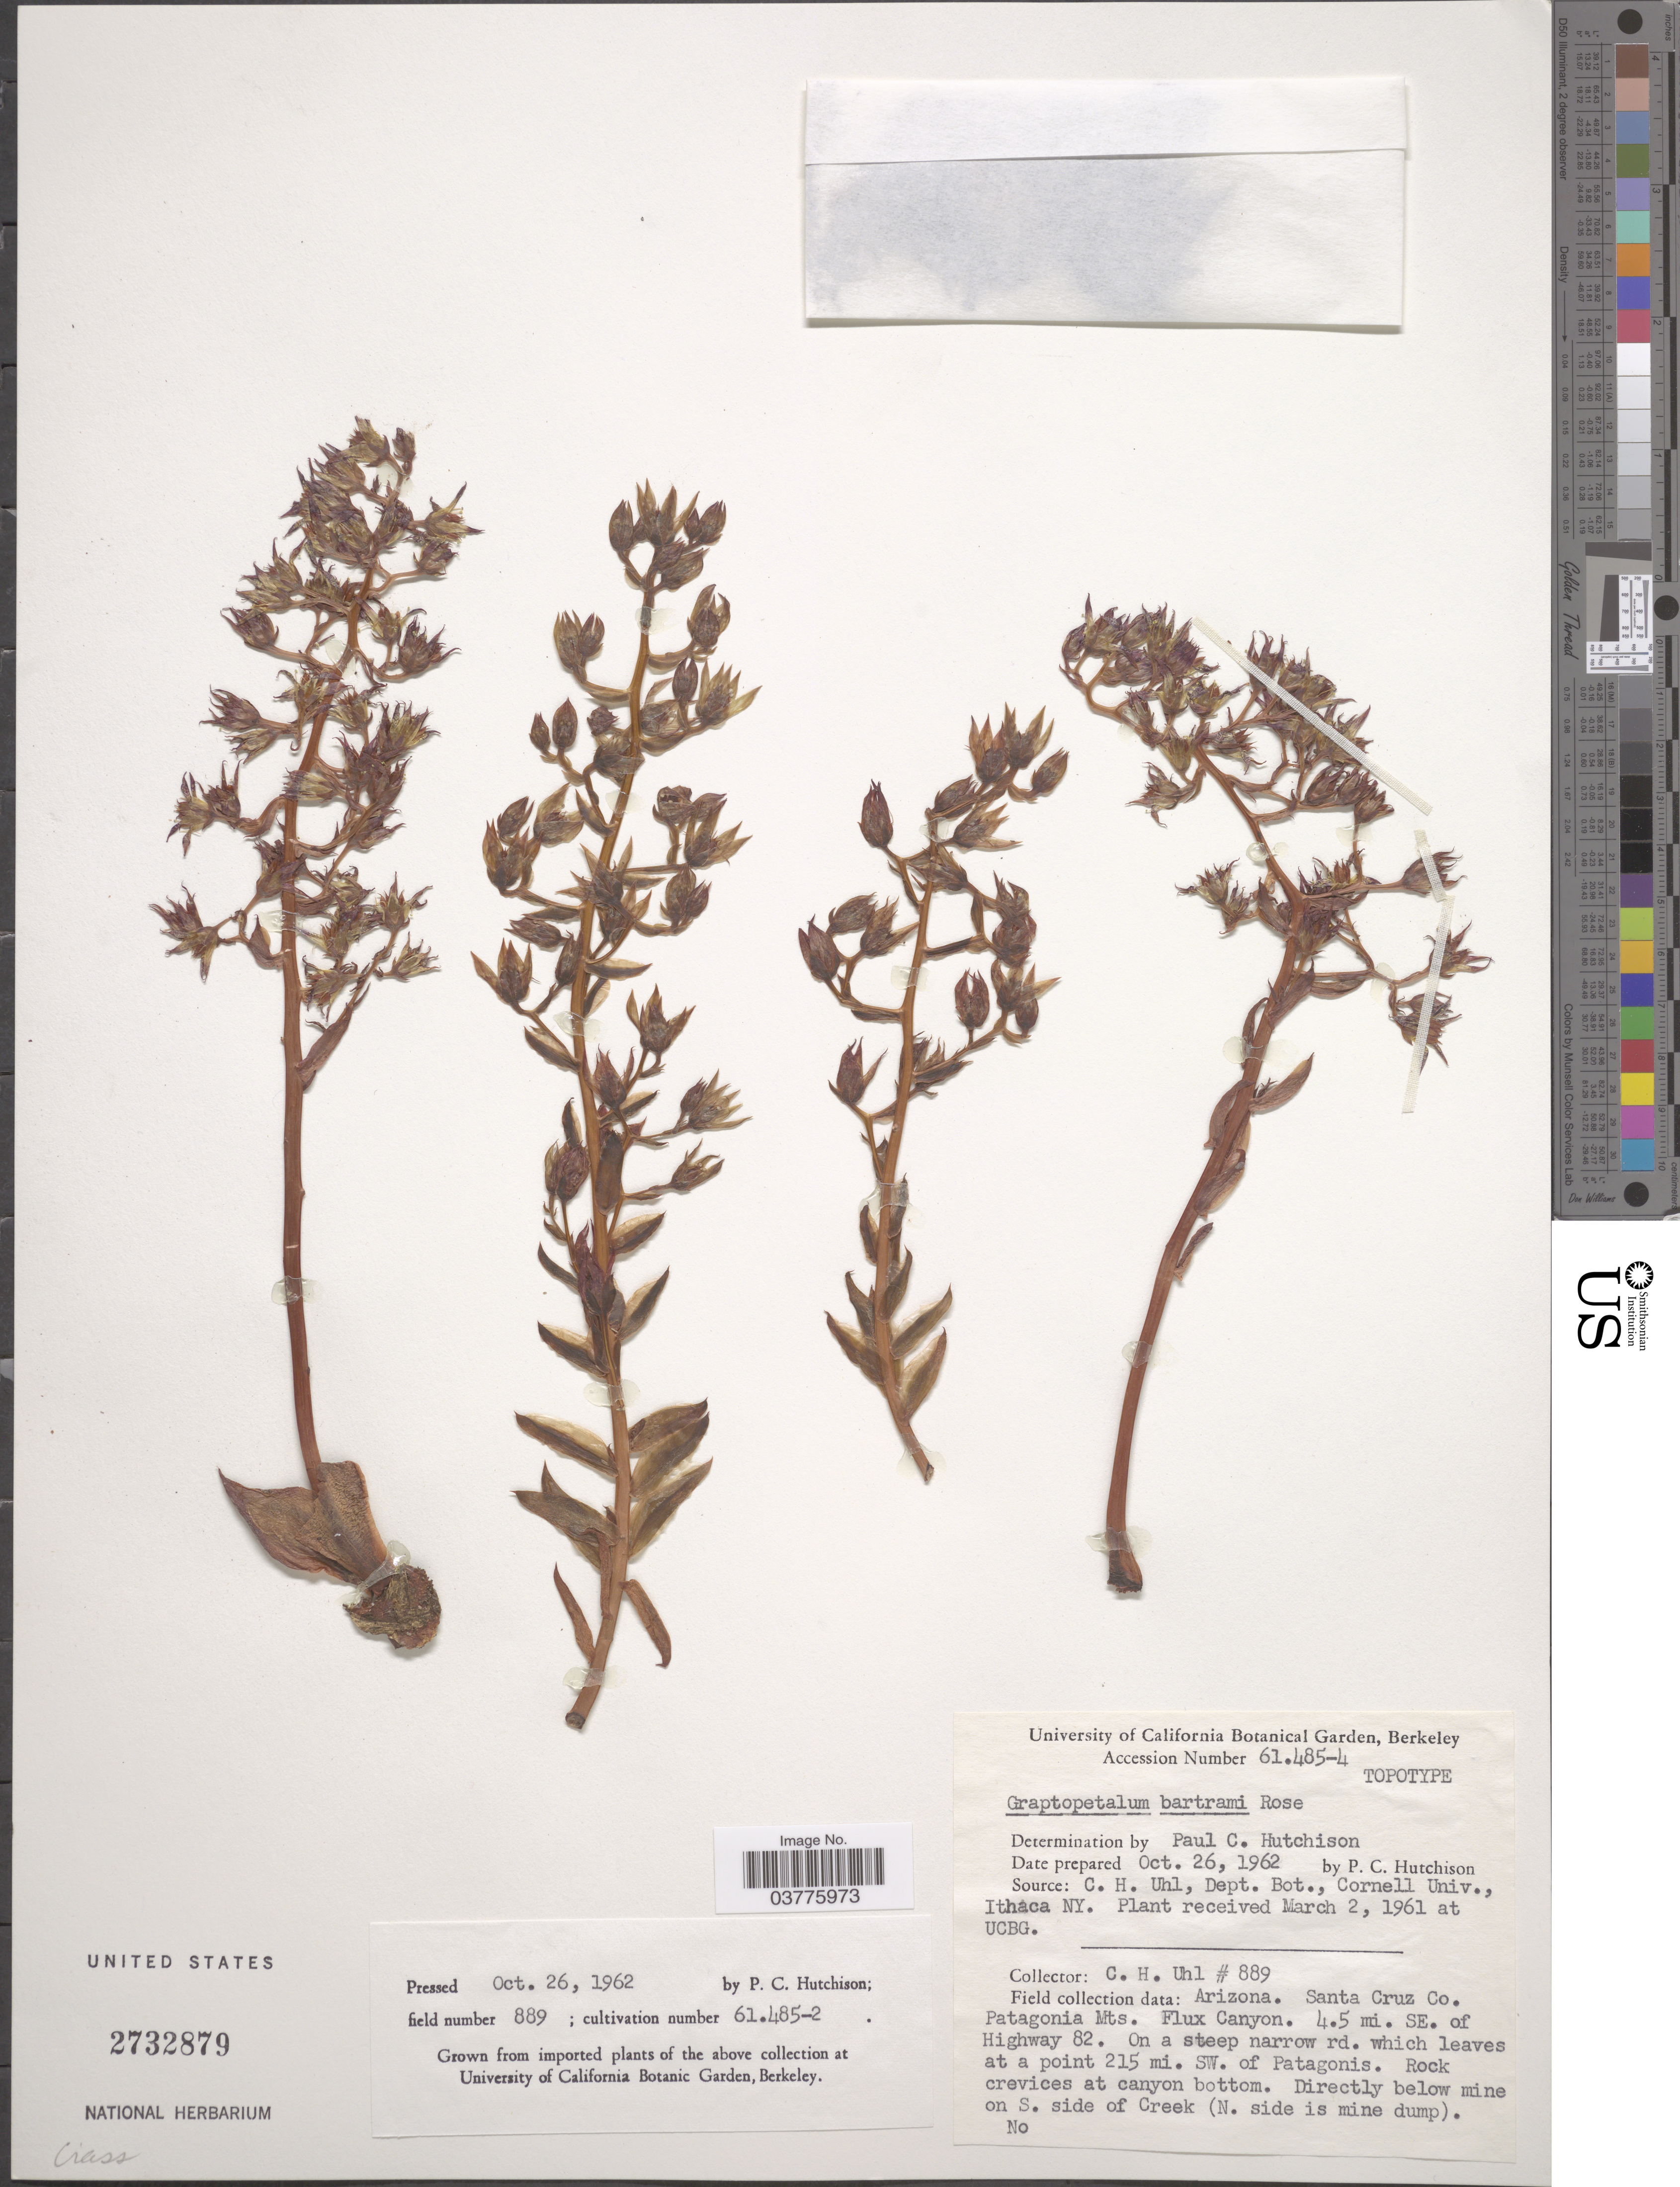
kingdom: Plantae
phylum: Tracheophyta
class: Magnoliopsida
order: Saxifragales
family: Crassulaceae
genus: Graptopetalum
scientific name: Graptopetalum bartramii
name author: Rose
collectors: P. C. Hutchison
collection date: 1962-10-26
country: United States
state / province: California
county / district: Alameda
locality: University of California Botanical Garden, Berkeley.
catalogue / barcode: US 2732879